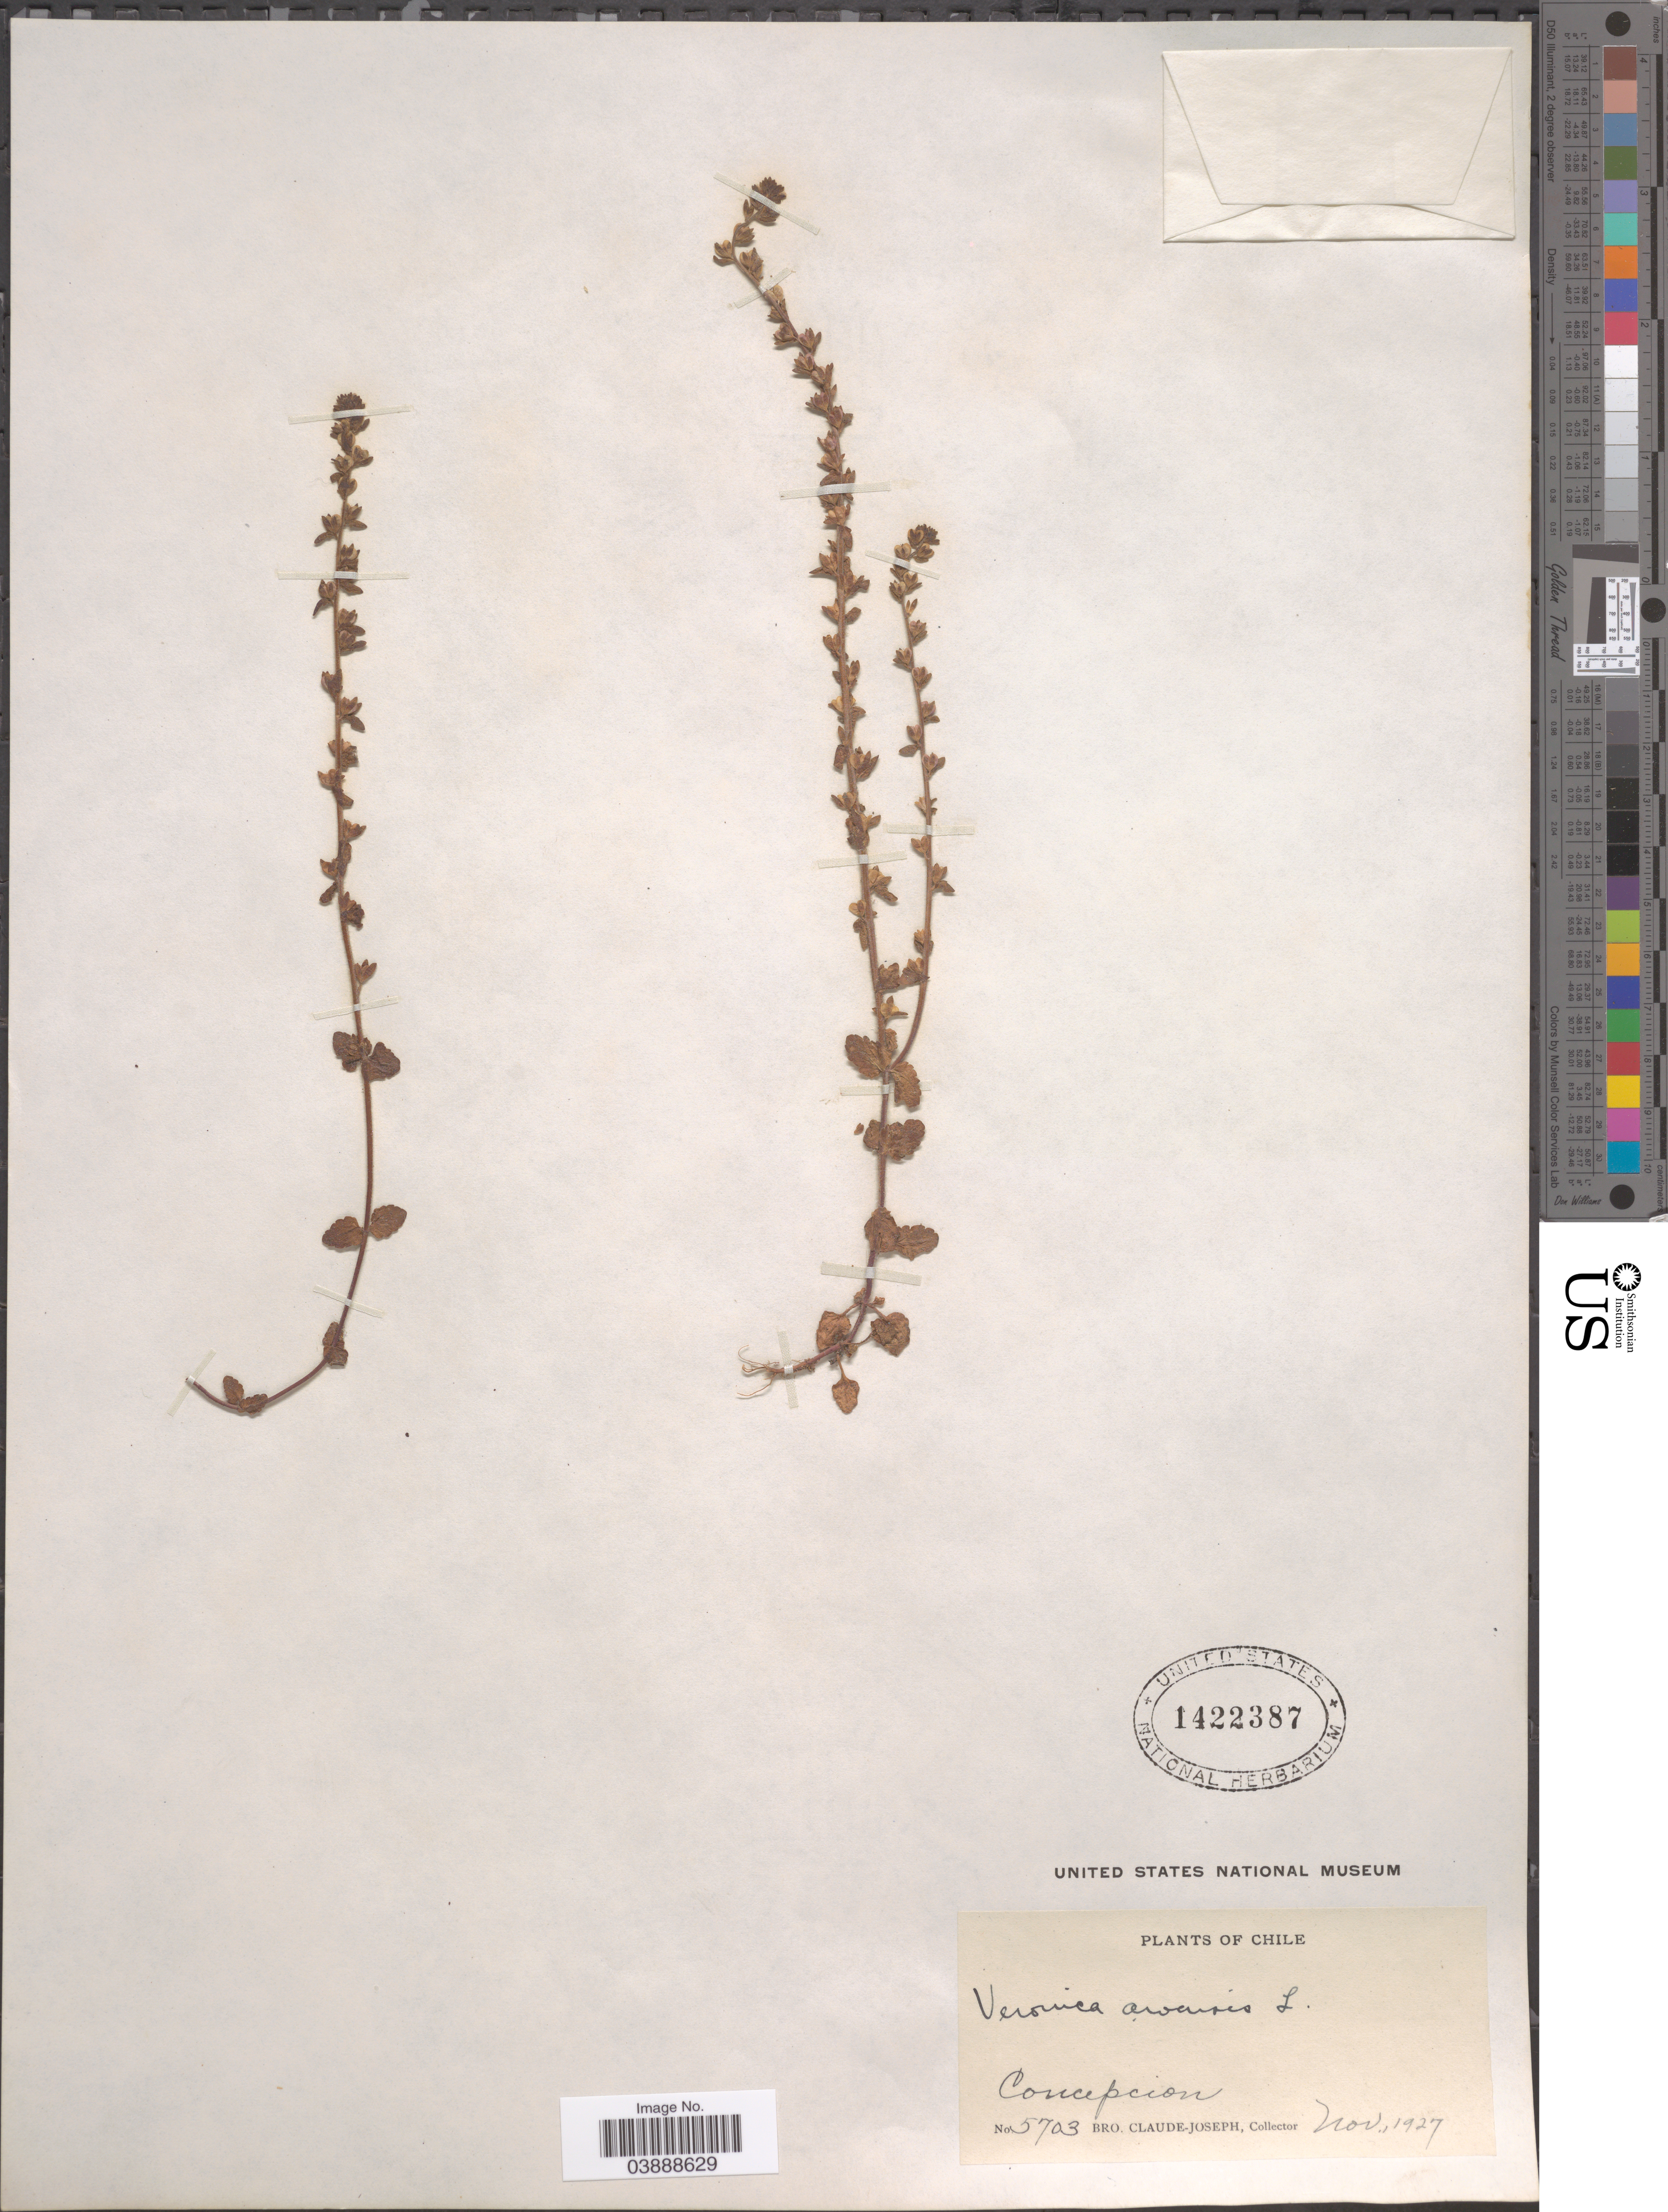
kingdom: Plantae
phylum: Tracheophyta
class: Magnoliopsida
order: Lamiales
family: Plantaginaceae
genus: Veronica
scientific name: Veronica arvensis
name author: L.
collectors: Bro. Claude-Joseph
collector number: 5703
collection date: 1927-11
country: Chile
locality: Concepcion.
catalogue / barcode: US 1422387